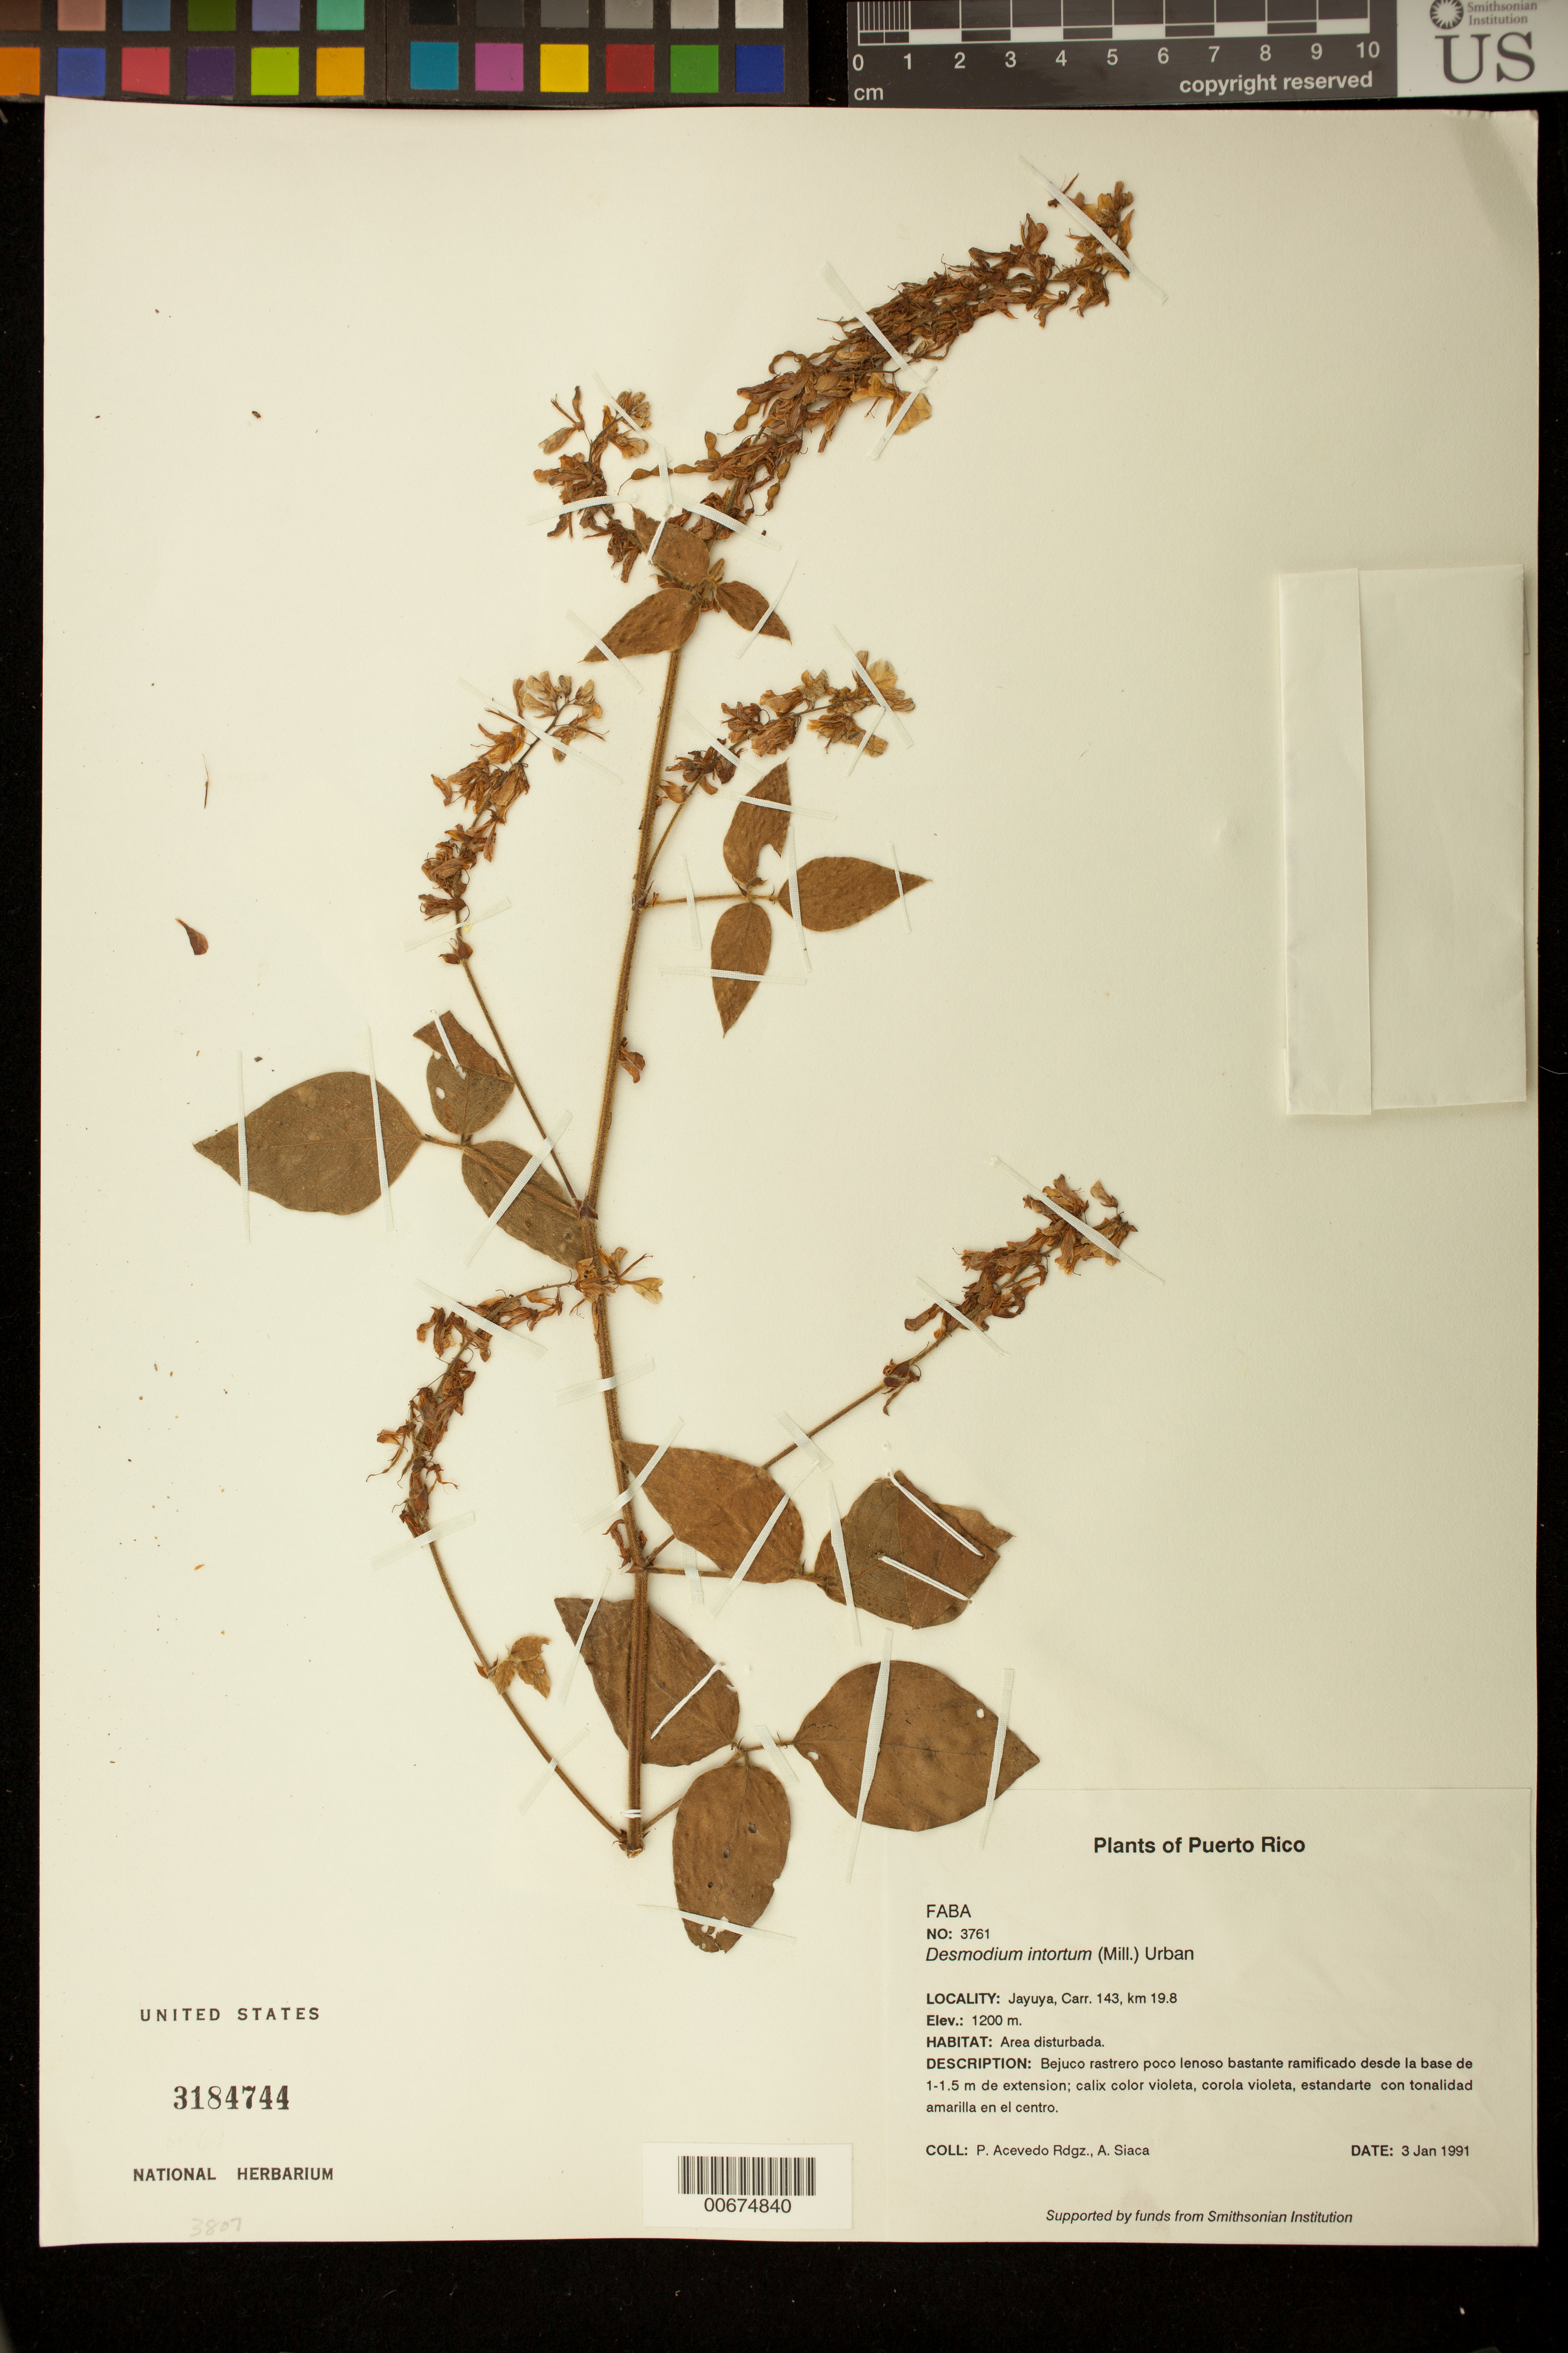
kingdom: Plantae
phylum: Tracheophyta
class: Magnoliopsida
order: Fabales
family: Fabaceae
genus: Desmodium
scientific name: Desmodium intortum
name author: (Mill.) Urb.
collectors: P. Acevedo-Rodr. & A. Siaca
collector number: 3761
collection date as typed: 03 Jan 1991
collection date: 1991-01-03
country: Puerto Rico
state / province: Jayuya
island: Puerto Rico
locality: Jayuya, Carr. 143, km 19.8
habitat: Area disturbada.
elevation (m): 1200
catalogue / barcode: US 3184744